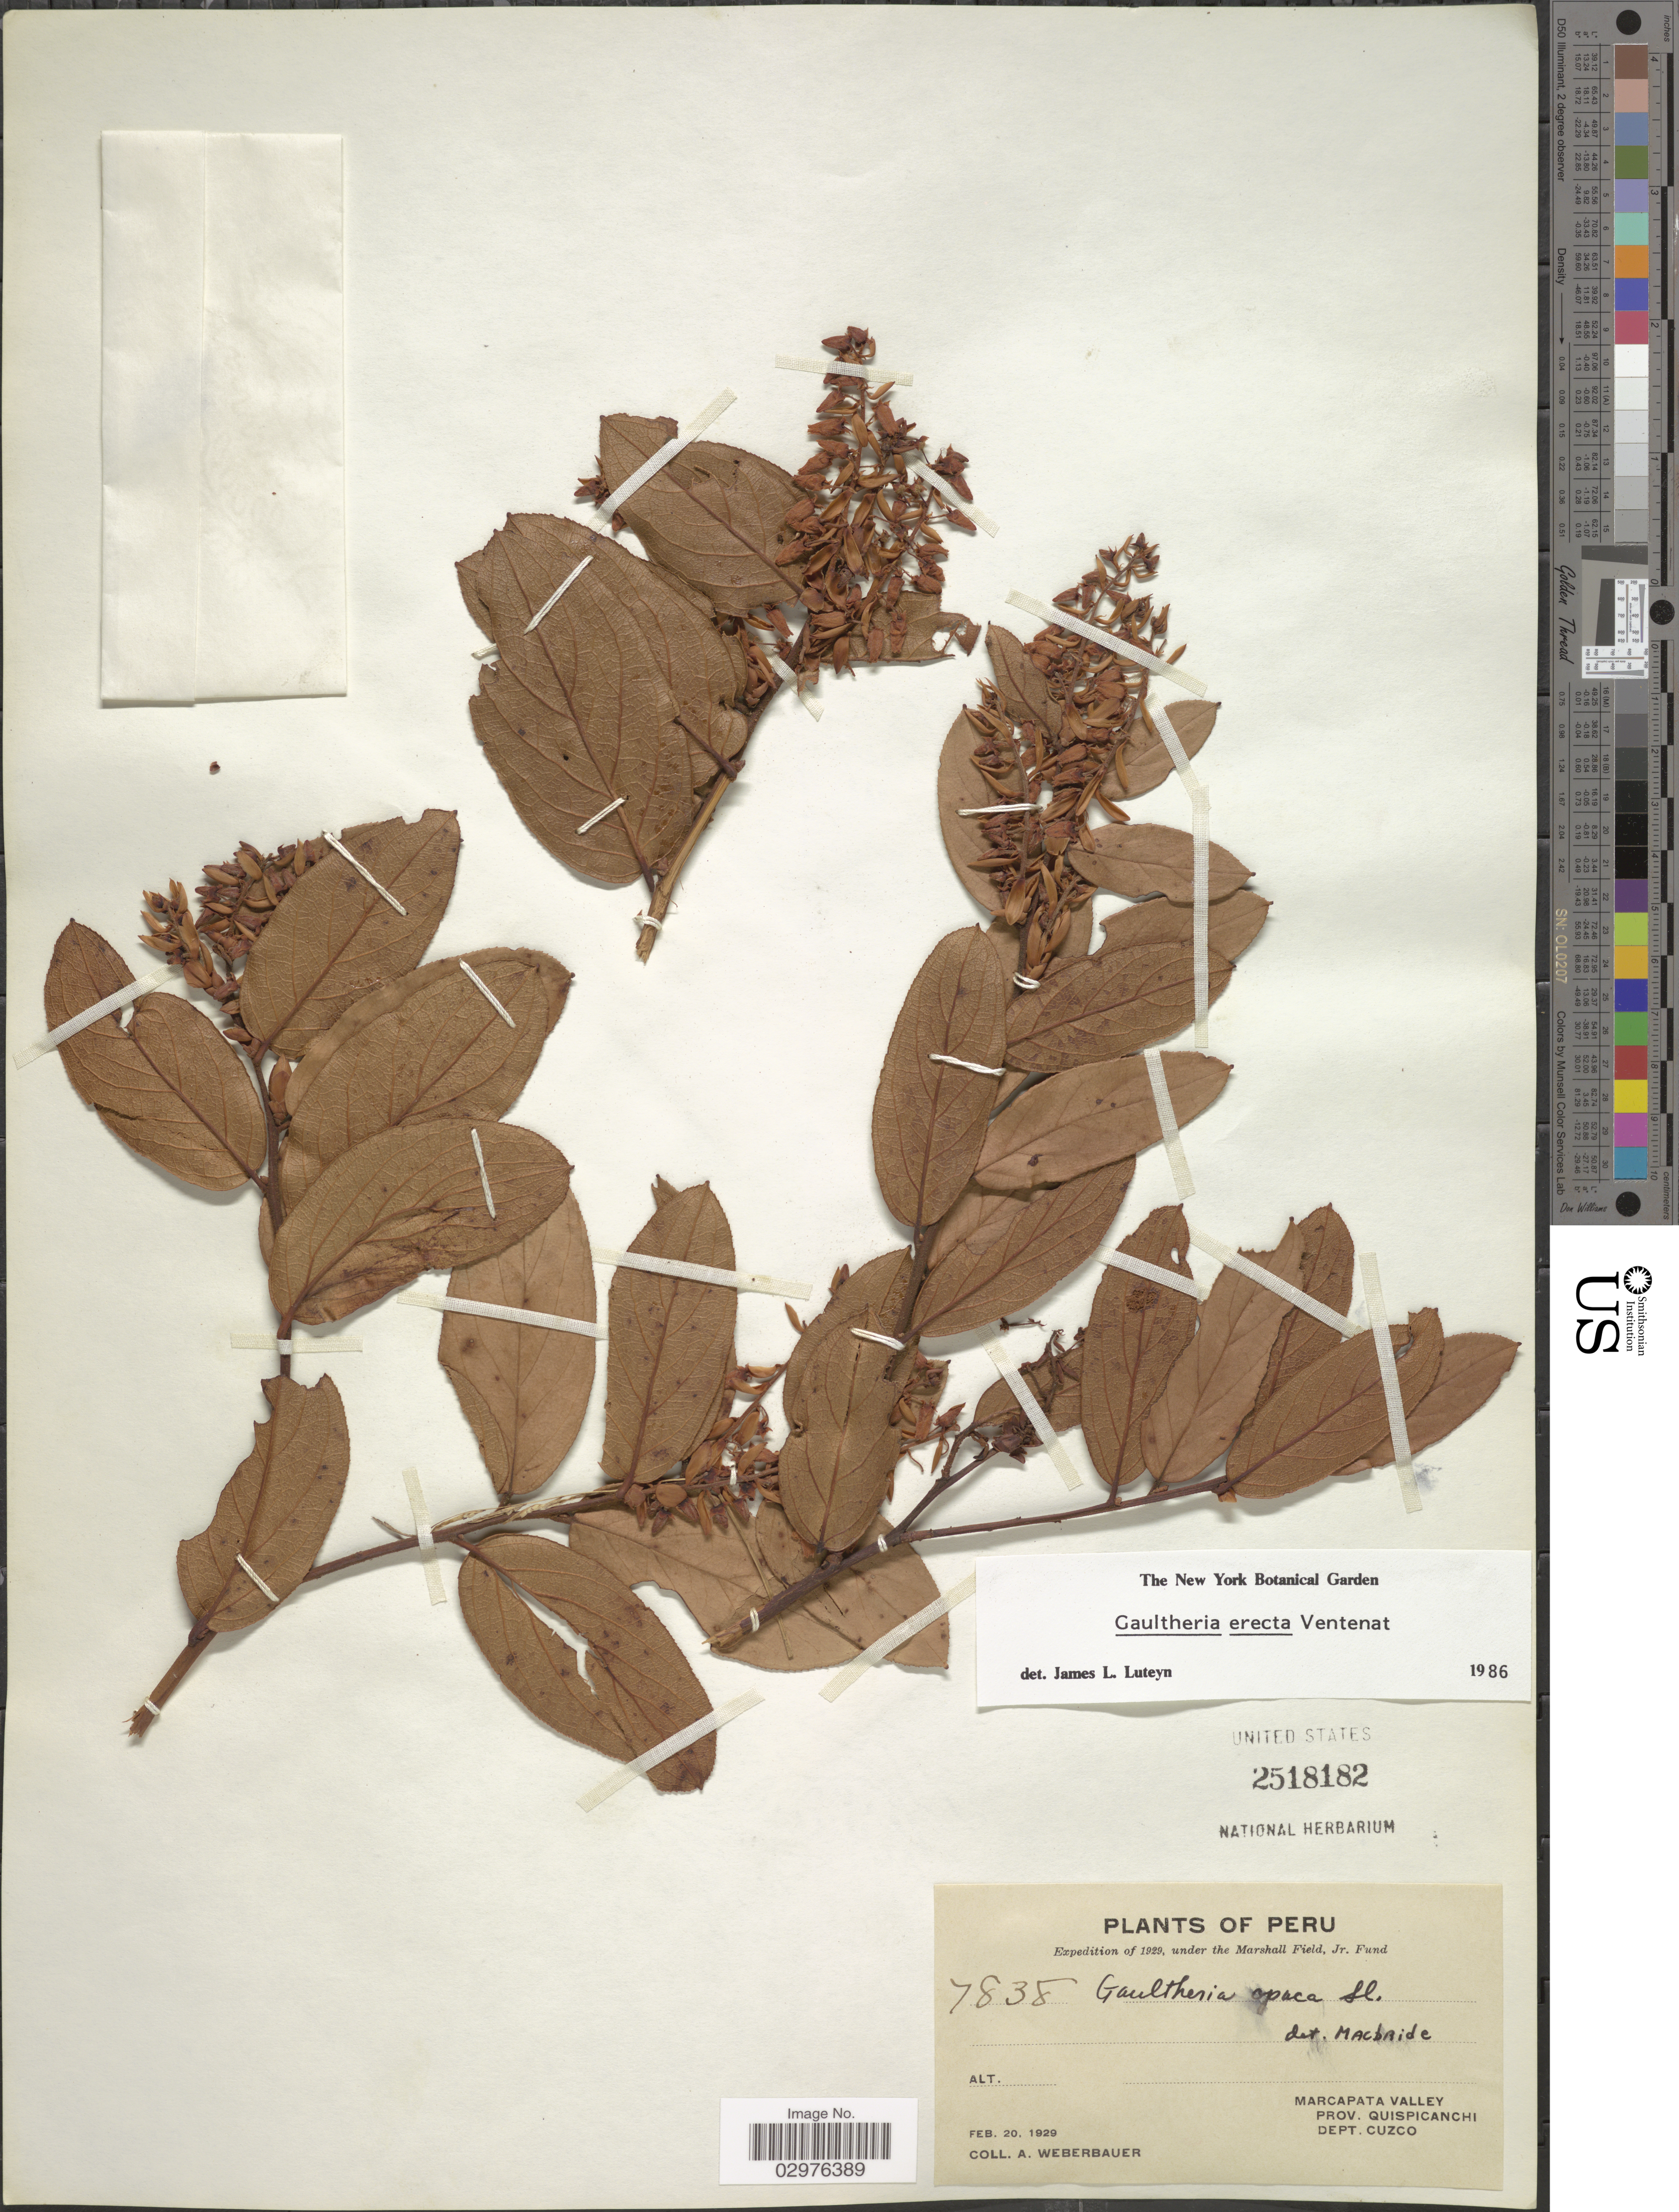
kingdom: Plantae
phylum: Tracheophyta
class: Magnoliopsida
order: Ericales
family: Ericaceae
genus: Gaultheria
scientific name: Gaultheria erecta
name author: Vent.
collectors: A. Weberbauer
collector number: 7838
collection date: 1929-02-20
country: Peru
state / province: Cusco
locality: Marcapata Valley. Prov. Quispicanchi. Dept. Cuzco.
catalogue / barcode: US 2518182